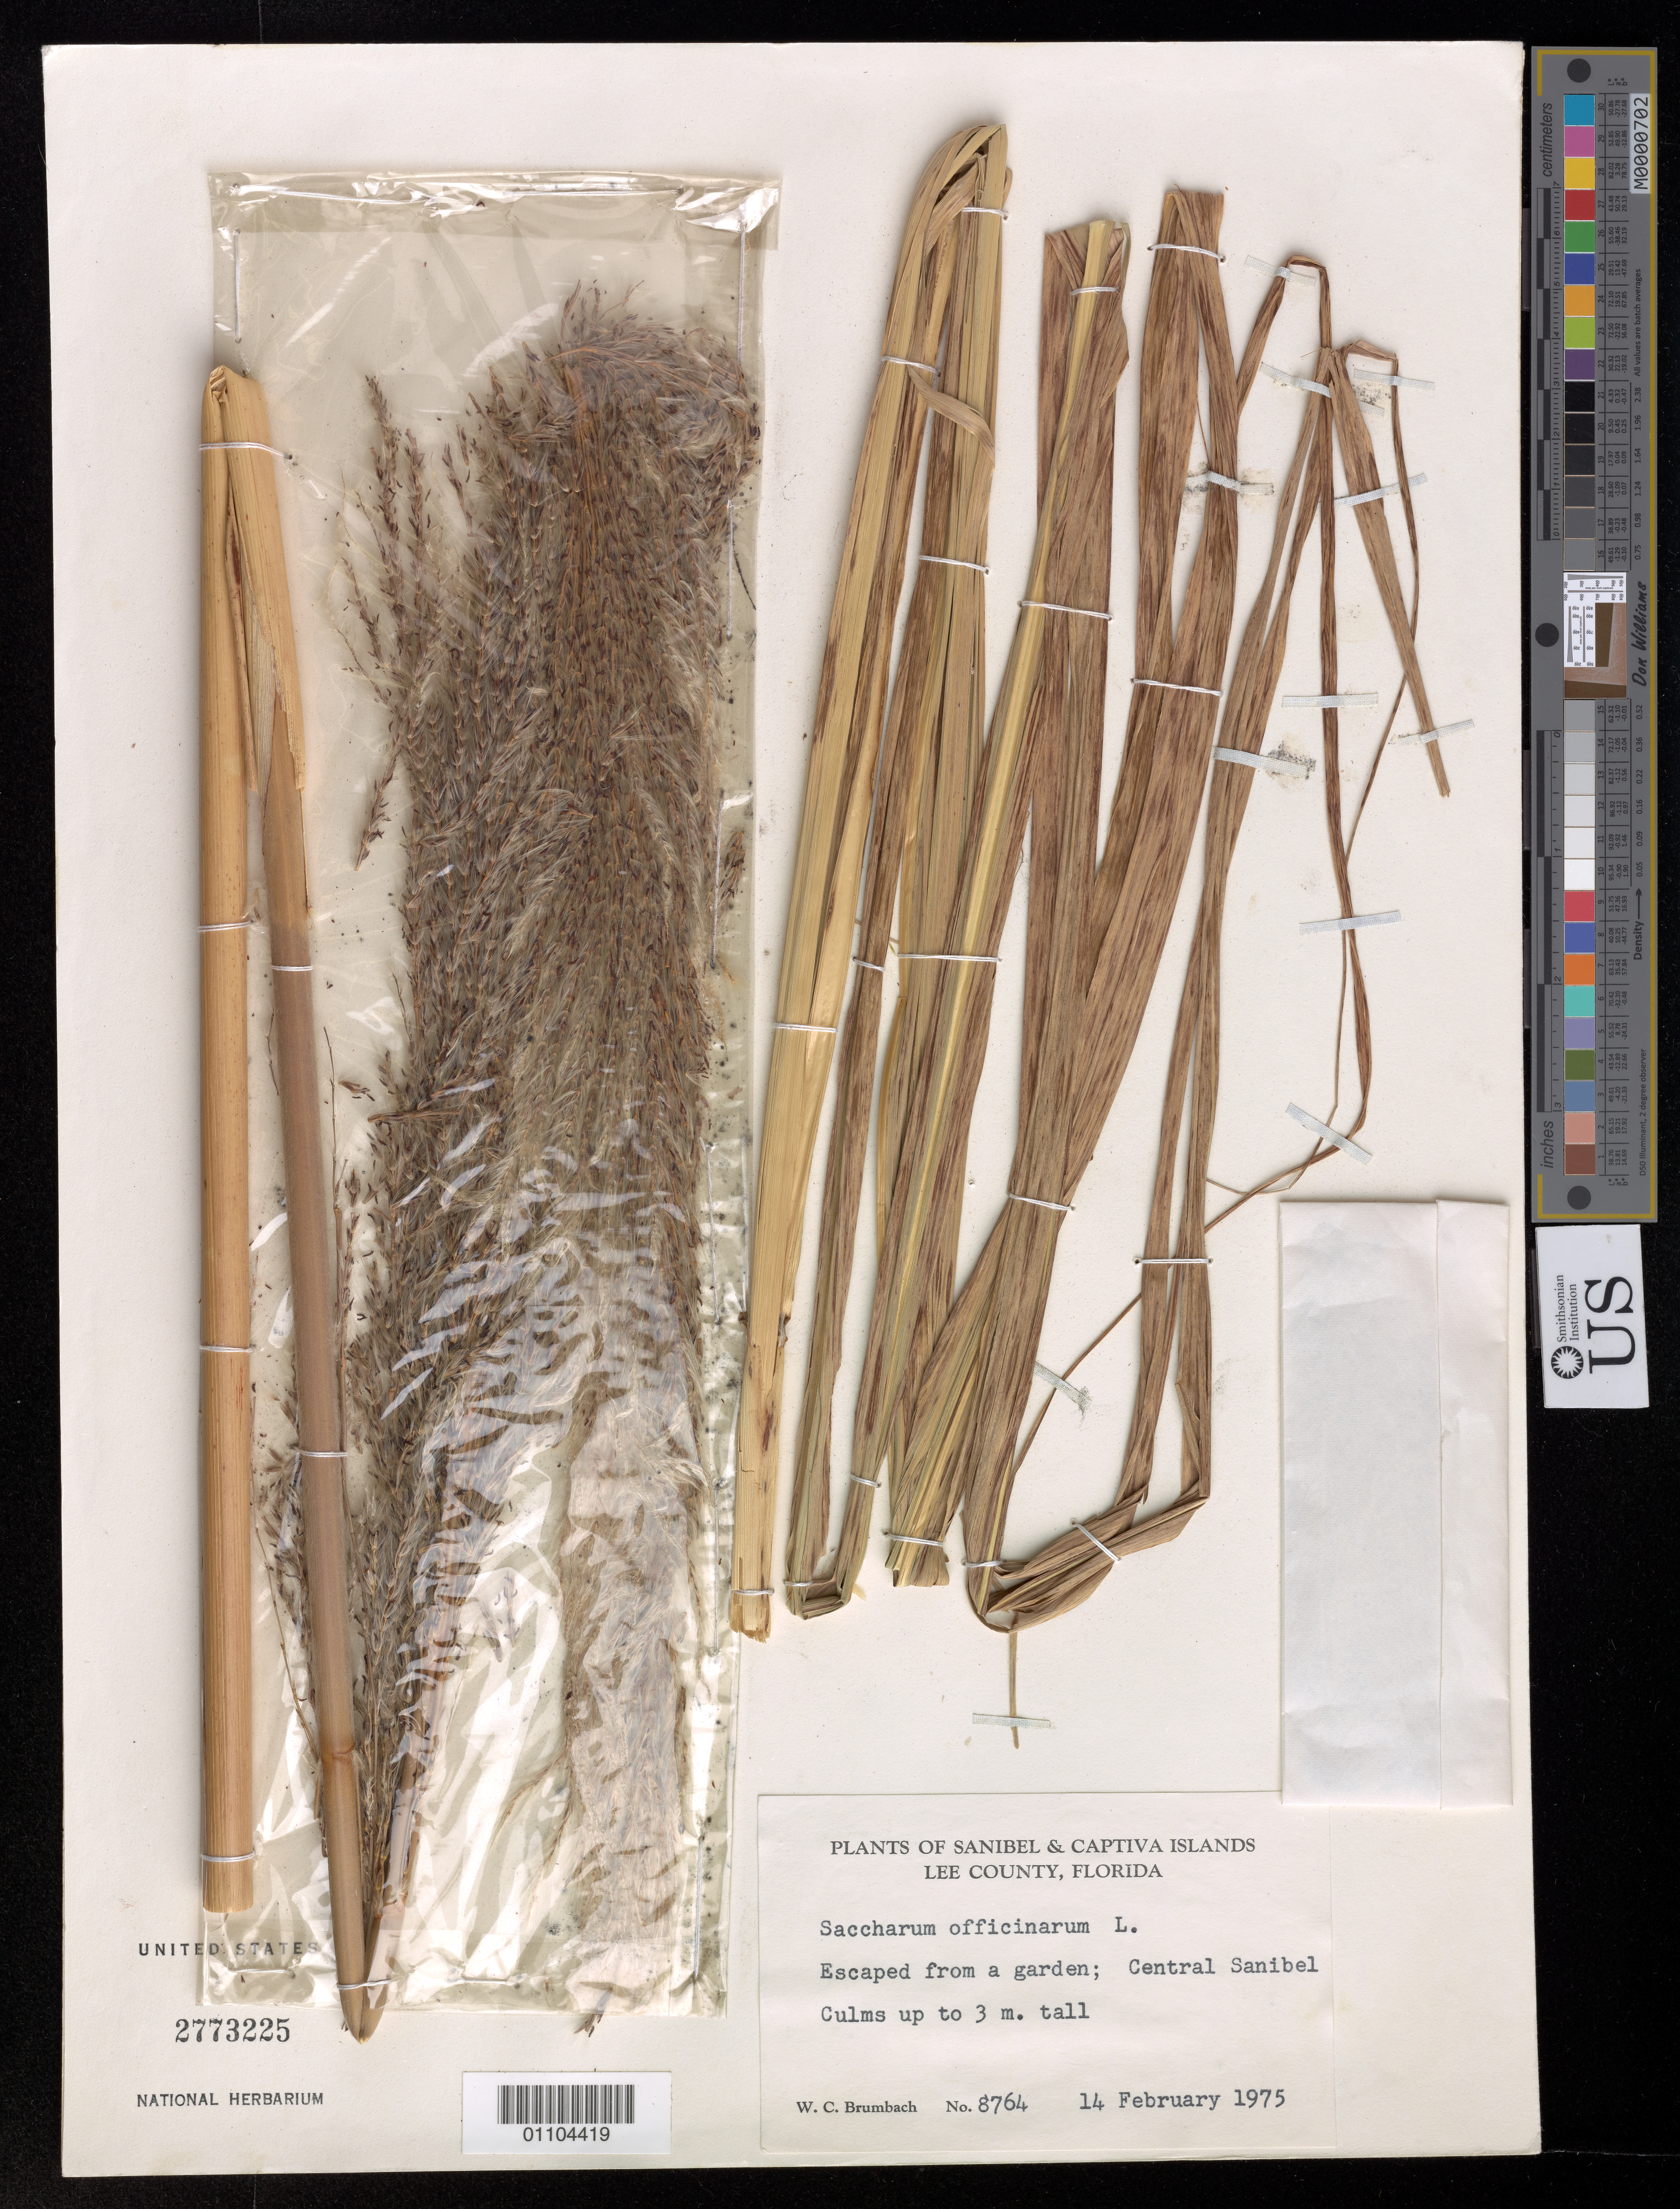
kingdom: Plantae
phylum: Tracheophyta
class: Liliopsida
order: Poales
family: Poaceae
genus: Saccharum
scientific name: Saccharum officinarum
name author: L.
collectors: W. C. Brumbach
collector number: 8764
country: United States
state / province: Florida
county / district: Lee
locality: Central Sanibel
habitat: Escaped from garden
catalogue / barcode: US 2773225